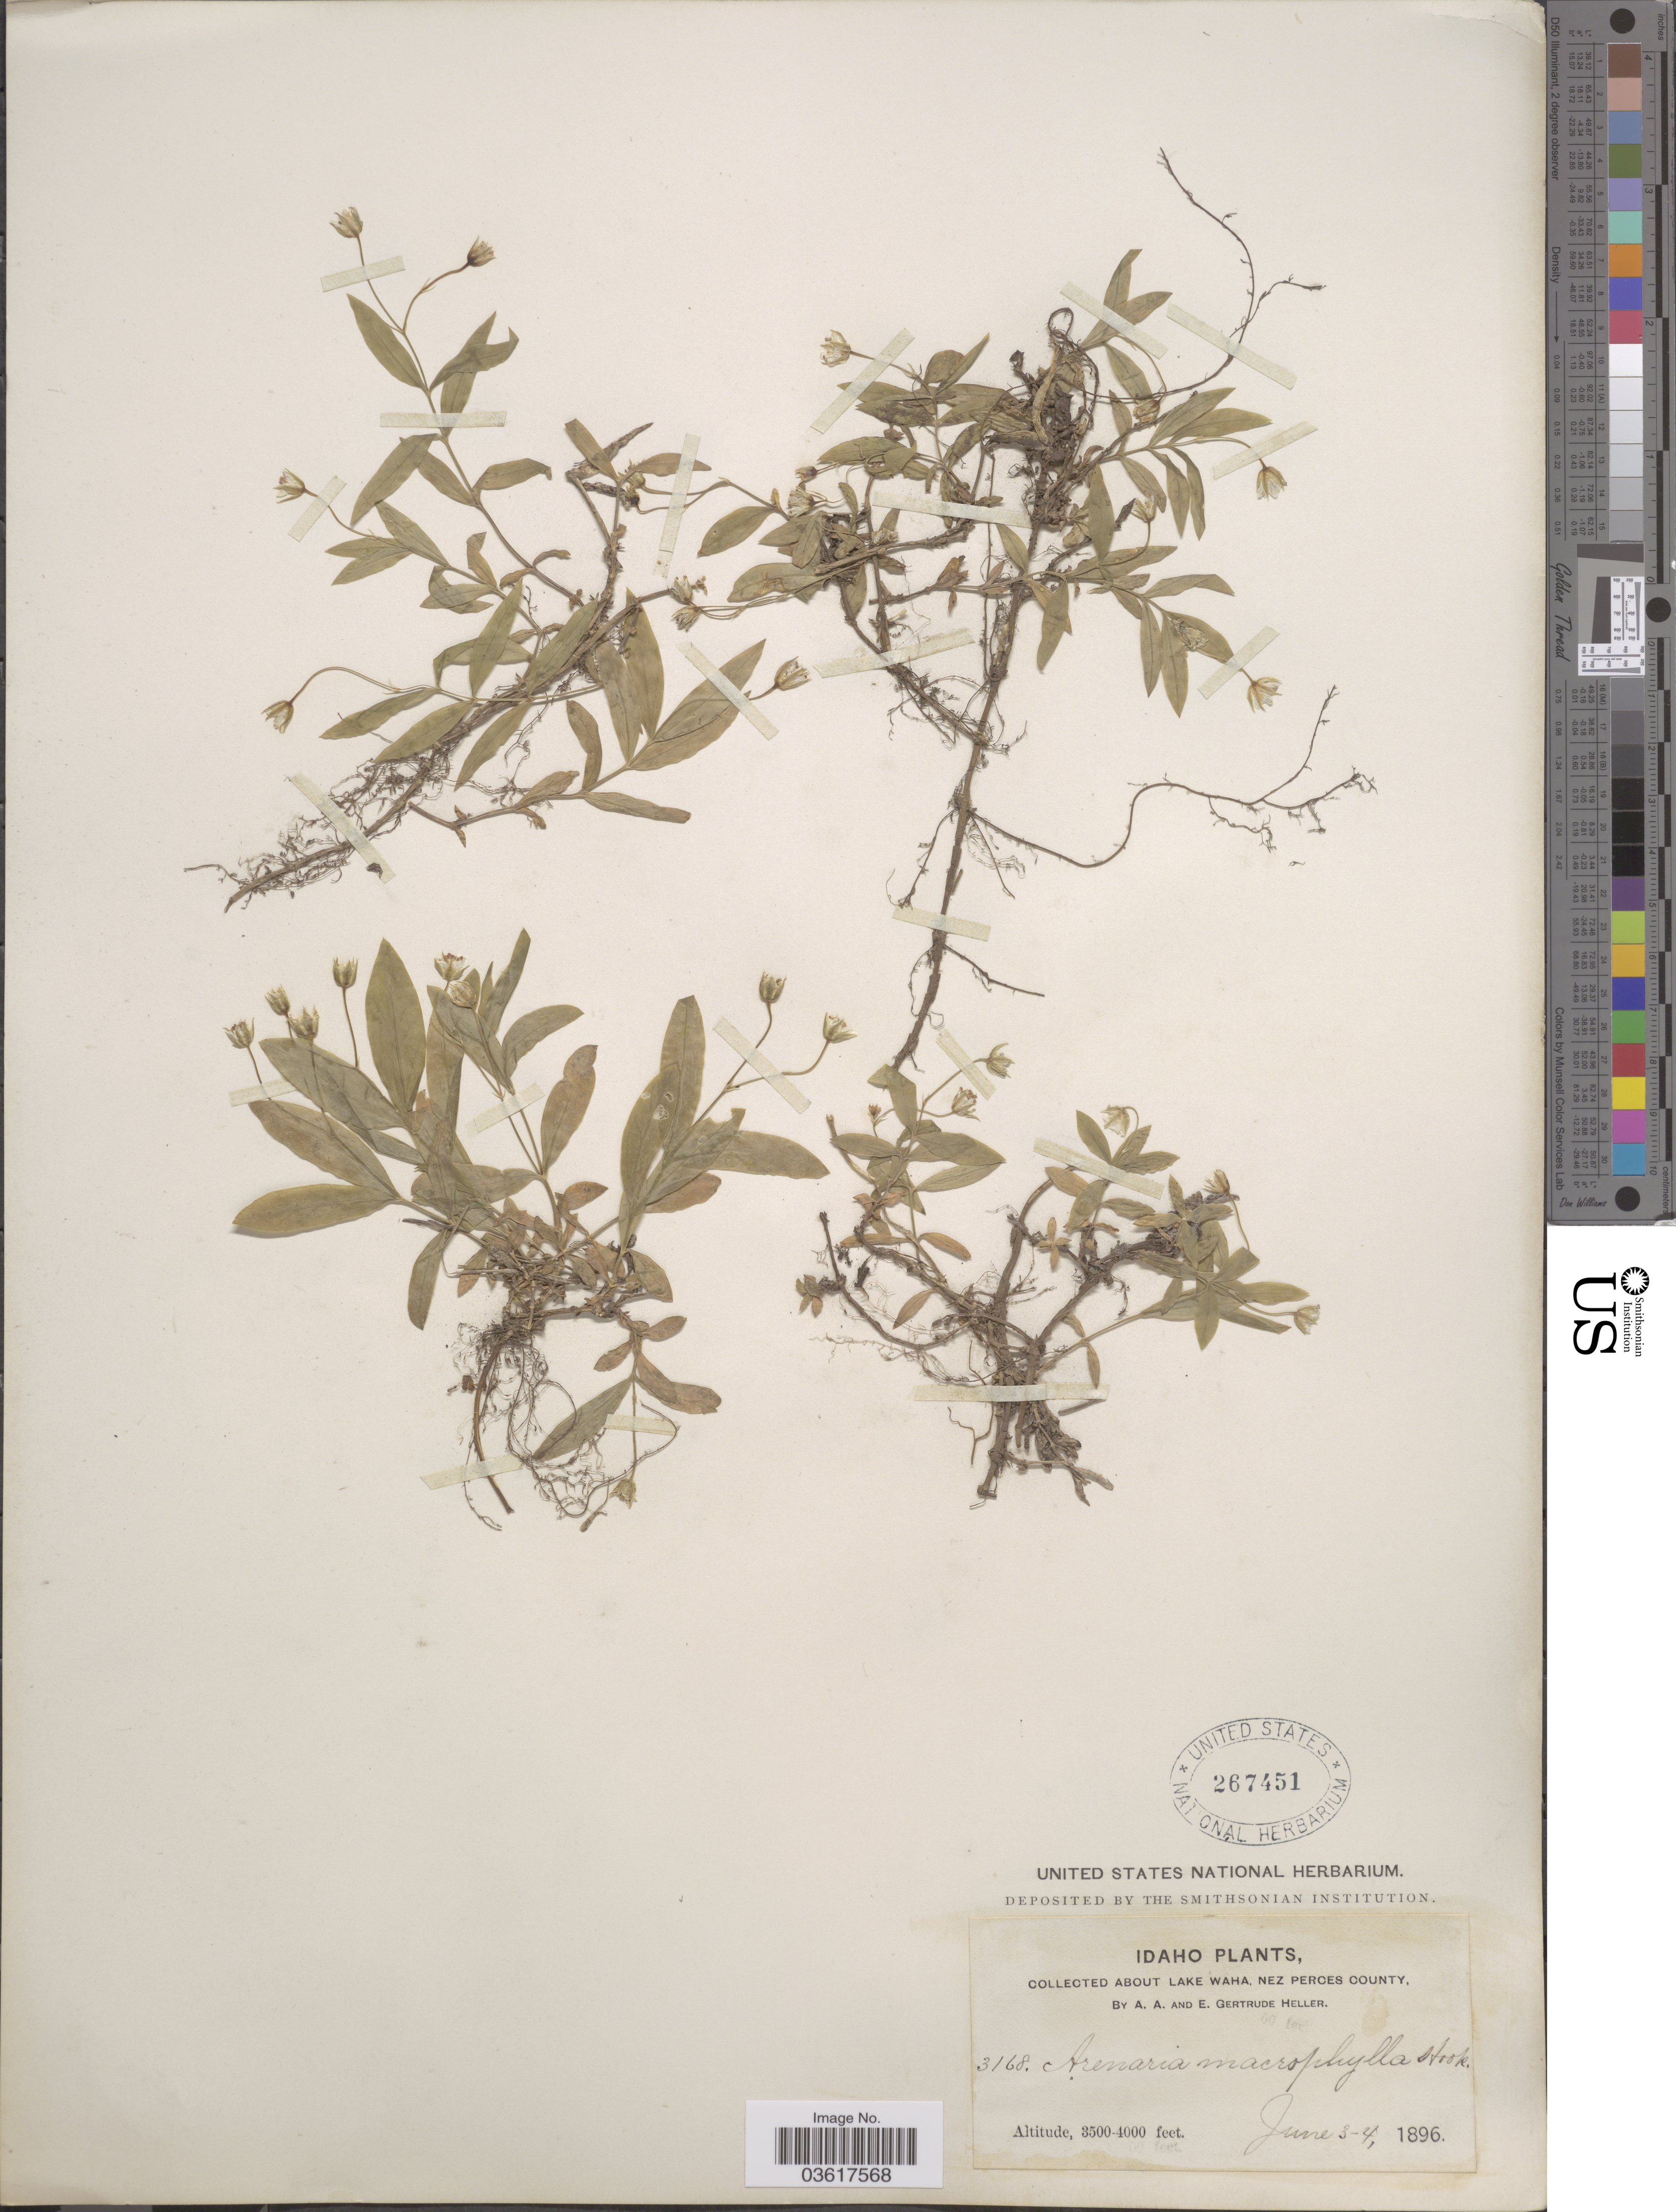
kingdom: Plantae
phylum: Tracheophyta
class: Magnoliopsida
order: Caryophyllales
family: Caryophyllaceae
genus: Moehringia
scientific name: Moehringia macrophylla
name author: (Hook.) Fenzl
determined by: Strong, Mark T., (BOT), Smithsonian Institution - National Museum of Natural History (UNITED STATES)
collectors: A. A. Heller & E. G. Heller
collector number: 3168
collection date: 1896-06-03/1896-06-04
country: United States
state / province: Idaho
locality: About Lake Waha, Nez Perces County.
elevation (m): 1067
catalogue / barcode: US 267451